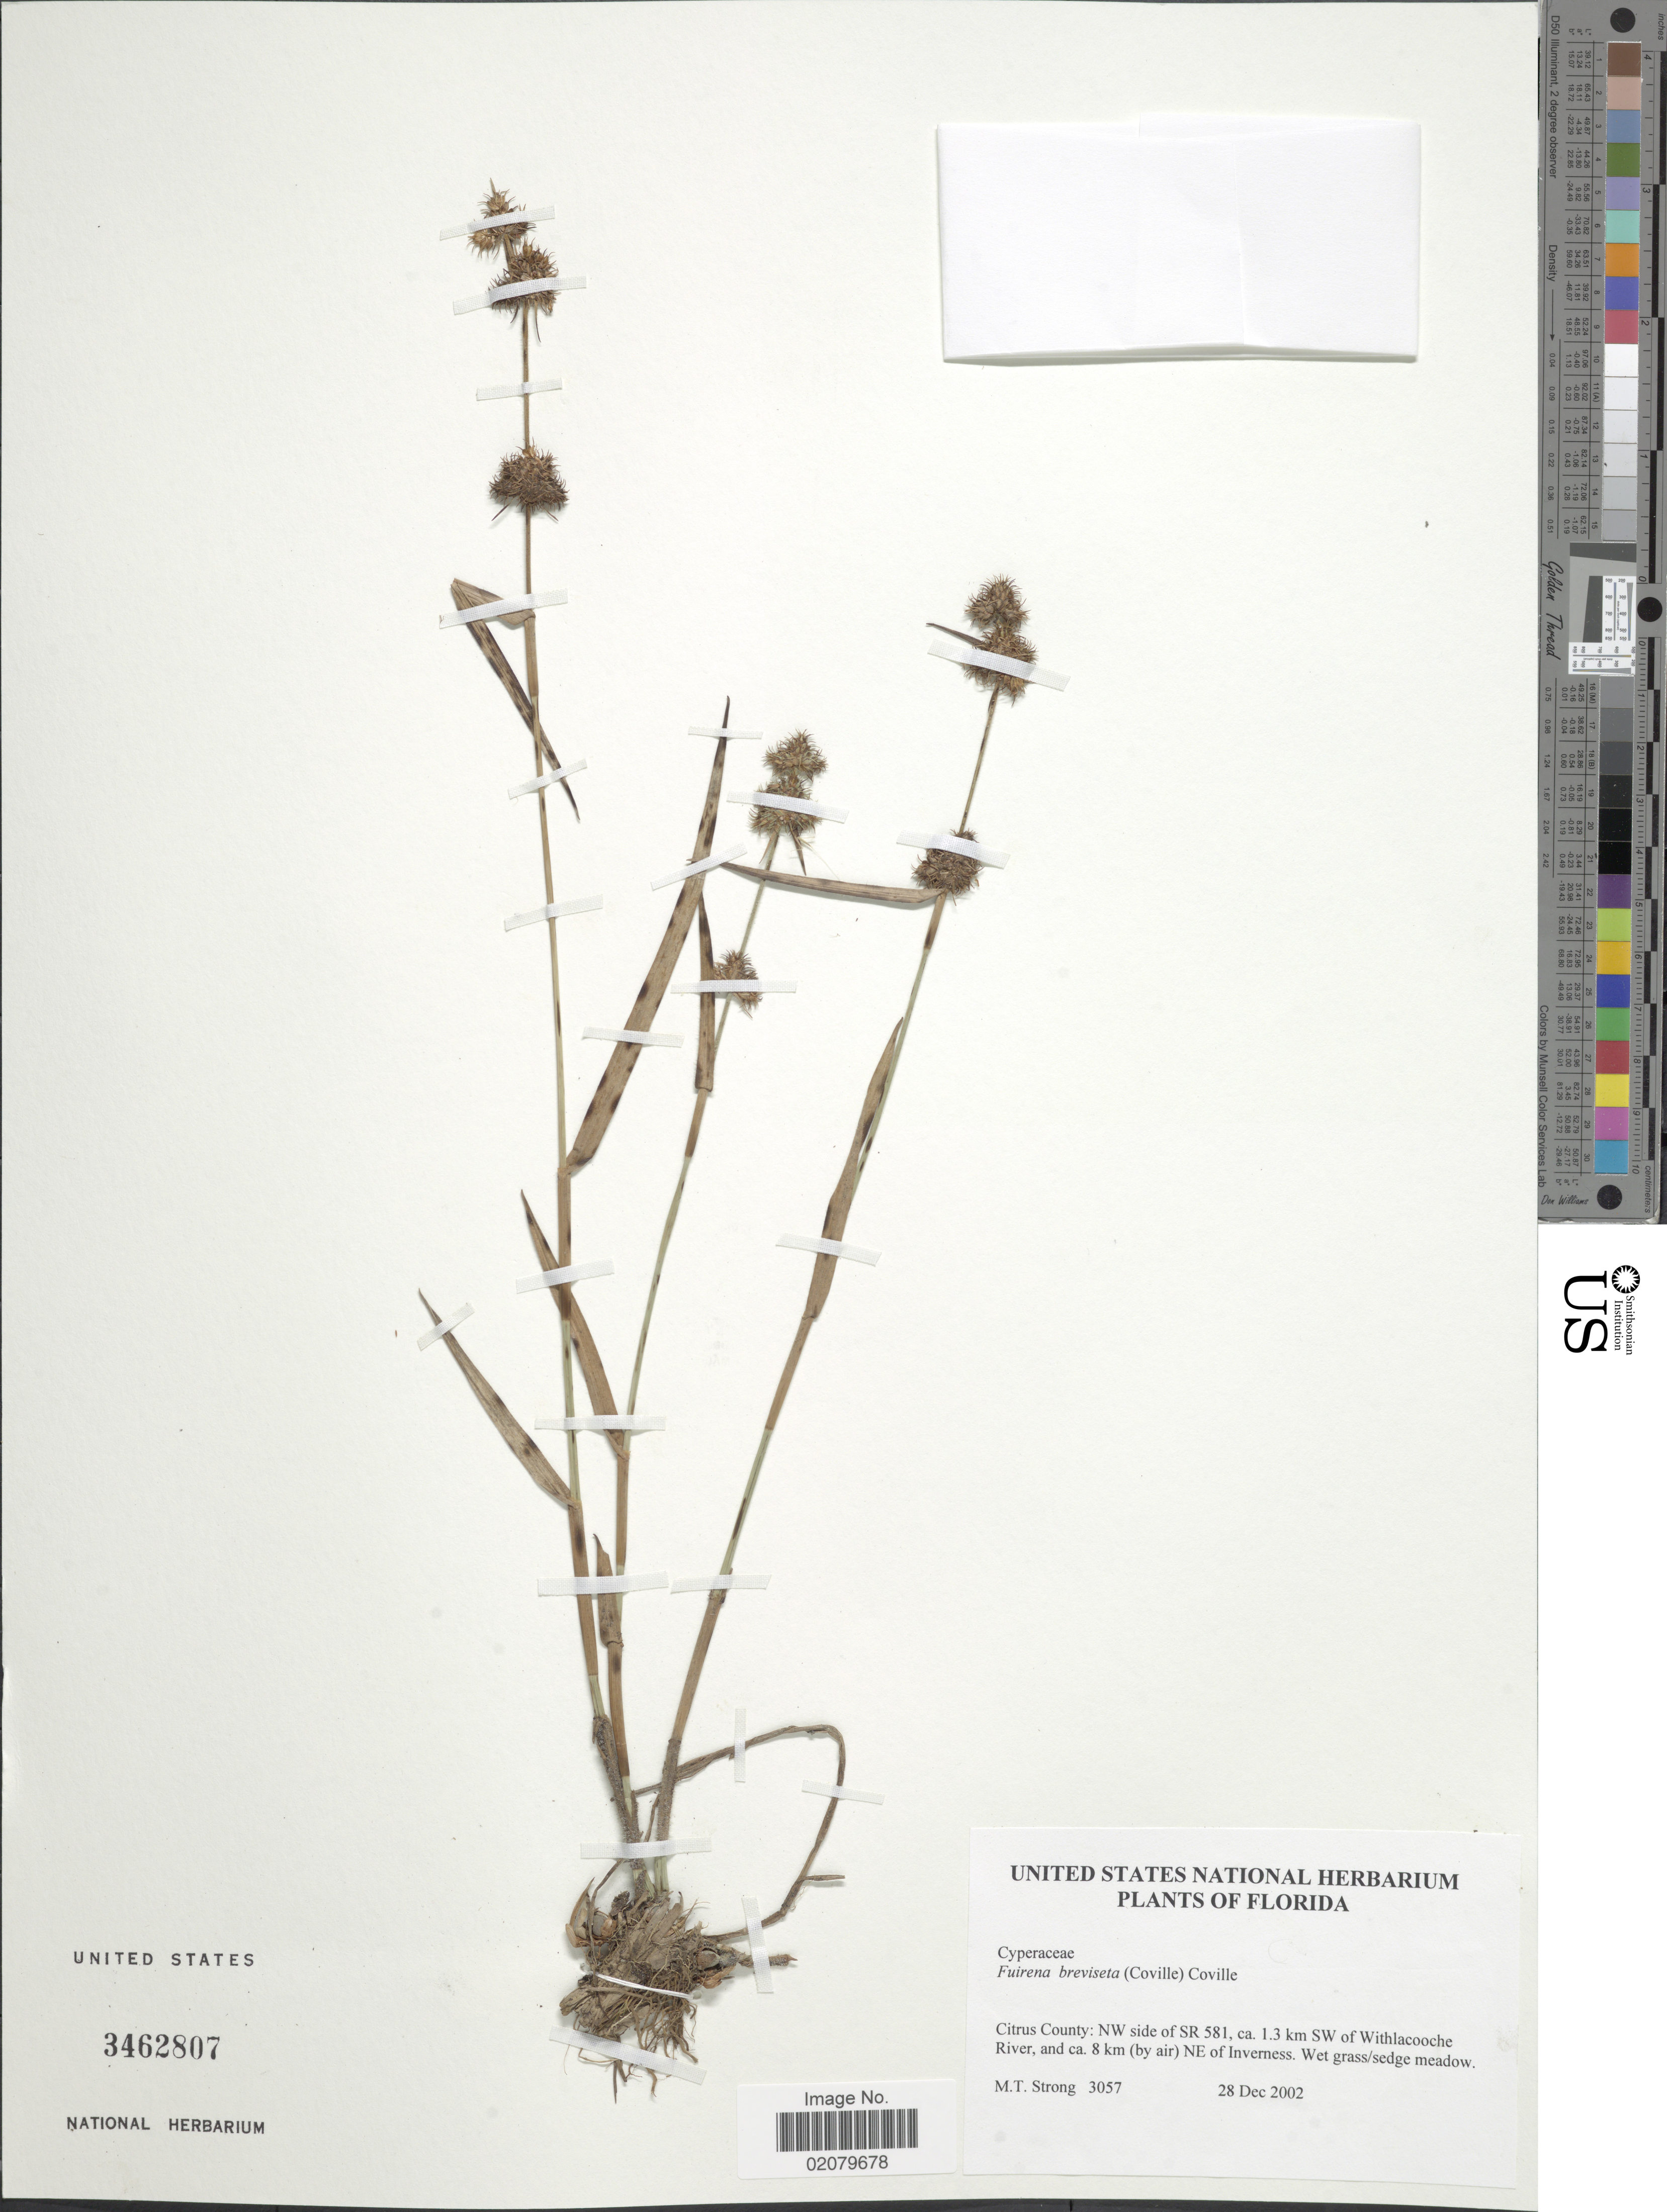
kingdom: Plantae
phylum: Tracheophyta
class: Liliopsida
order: Poales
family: Cyperaceae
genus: Fuirena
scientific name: Fuirena breviseta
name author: (Coville) Coville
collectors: M. T. Strong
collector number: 3057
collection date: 2002-12-28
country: United States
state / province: Florida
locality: Citrus County: NW side of SR 581, ca. 1.3 km SW of Withlacooche River, and ca. 8 km (by air) NE of Inverness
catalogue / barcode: US 3462807